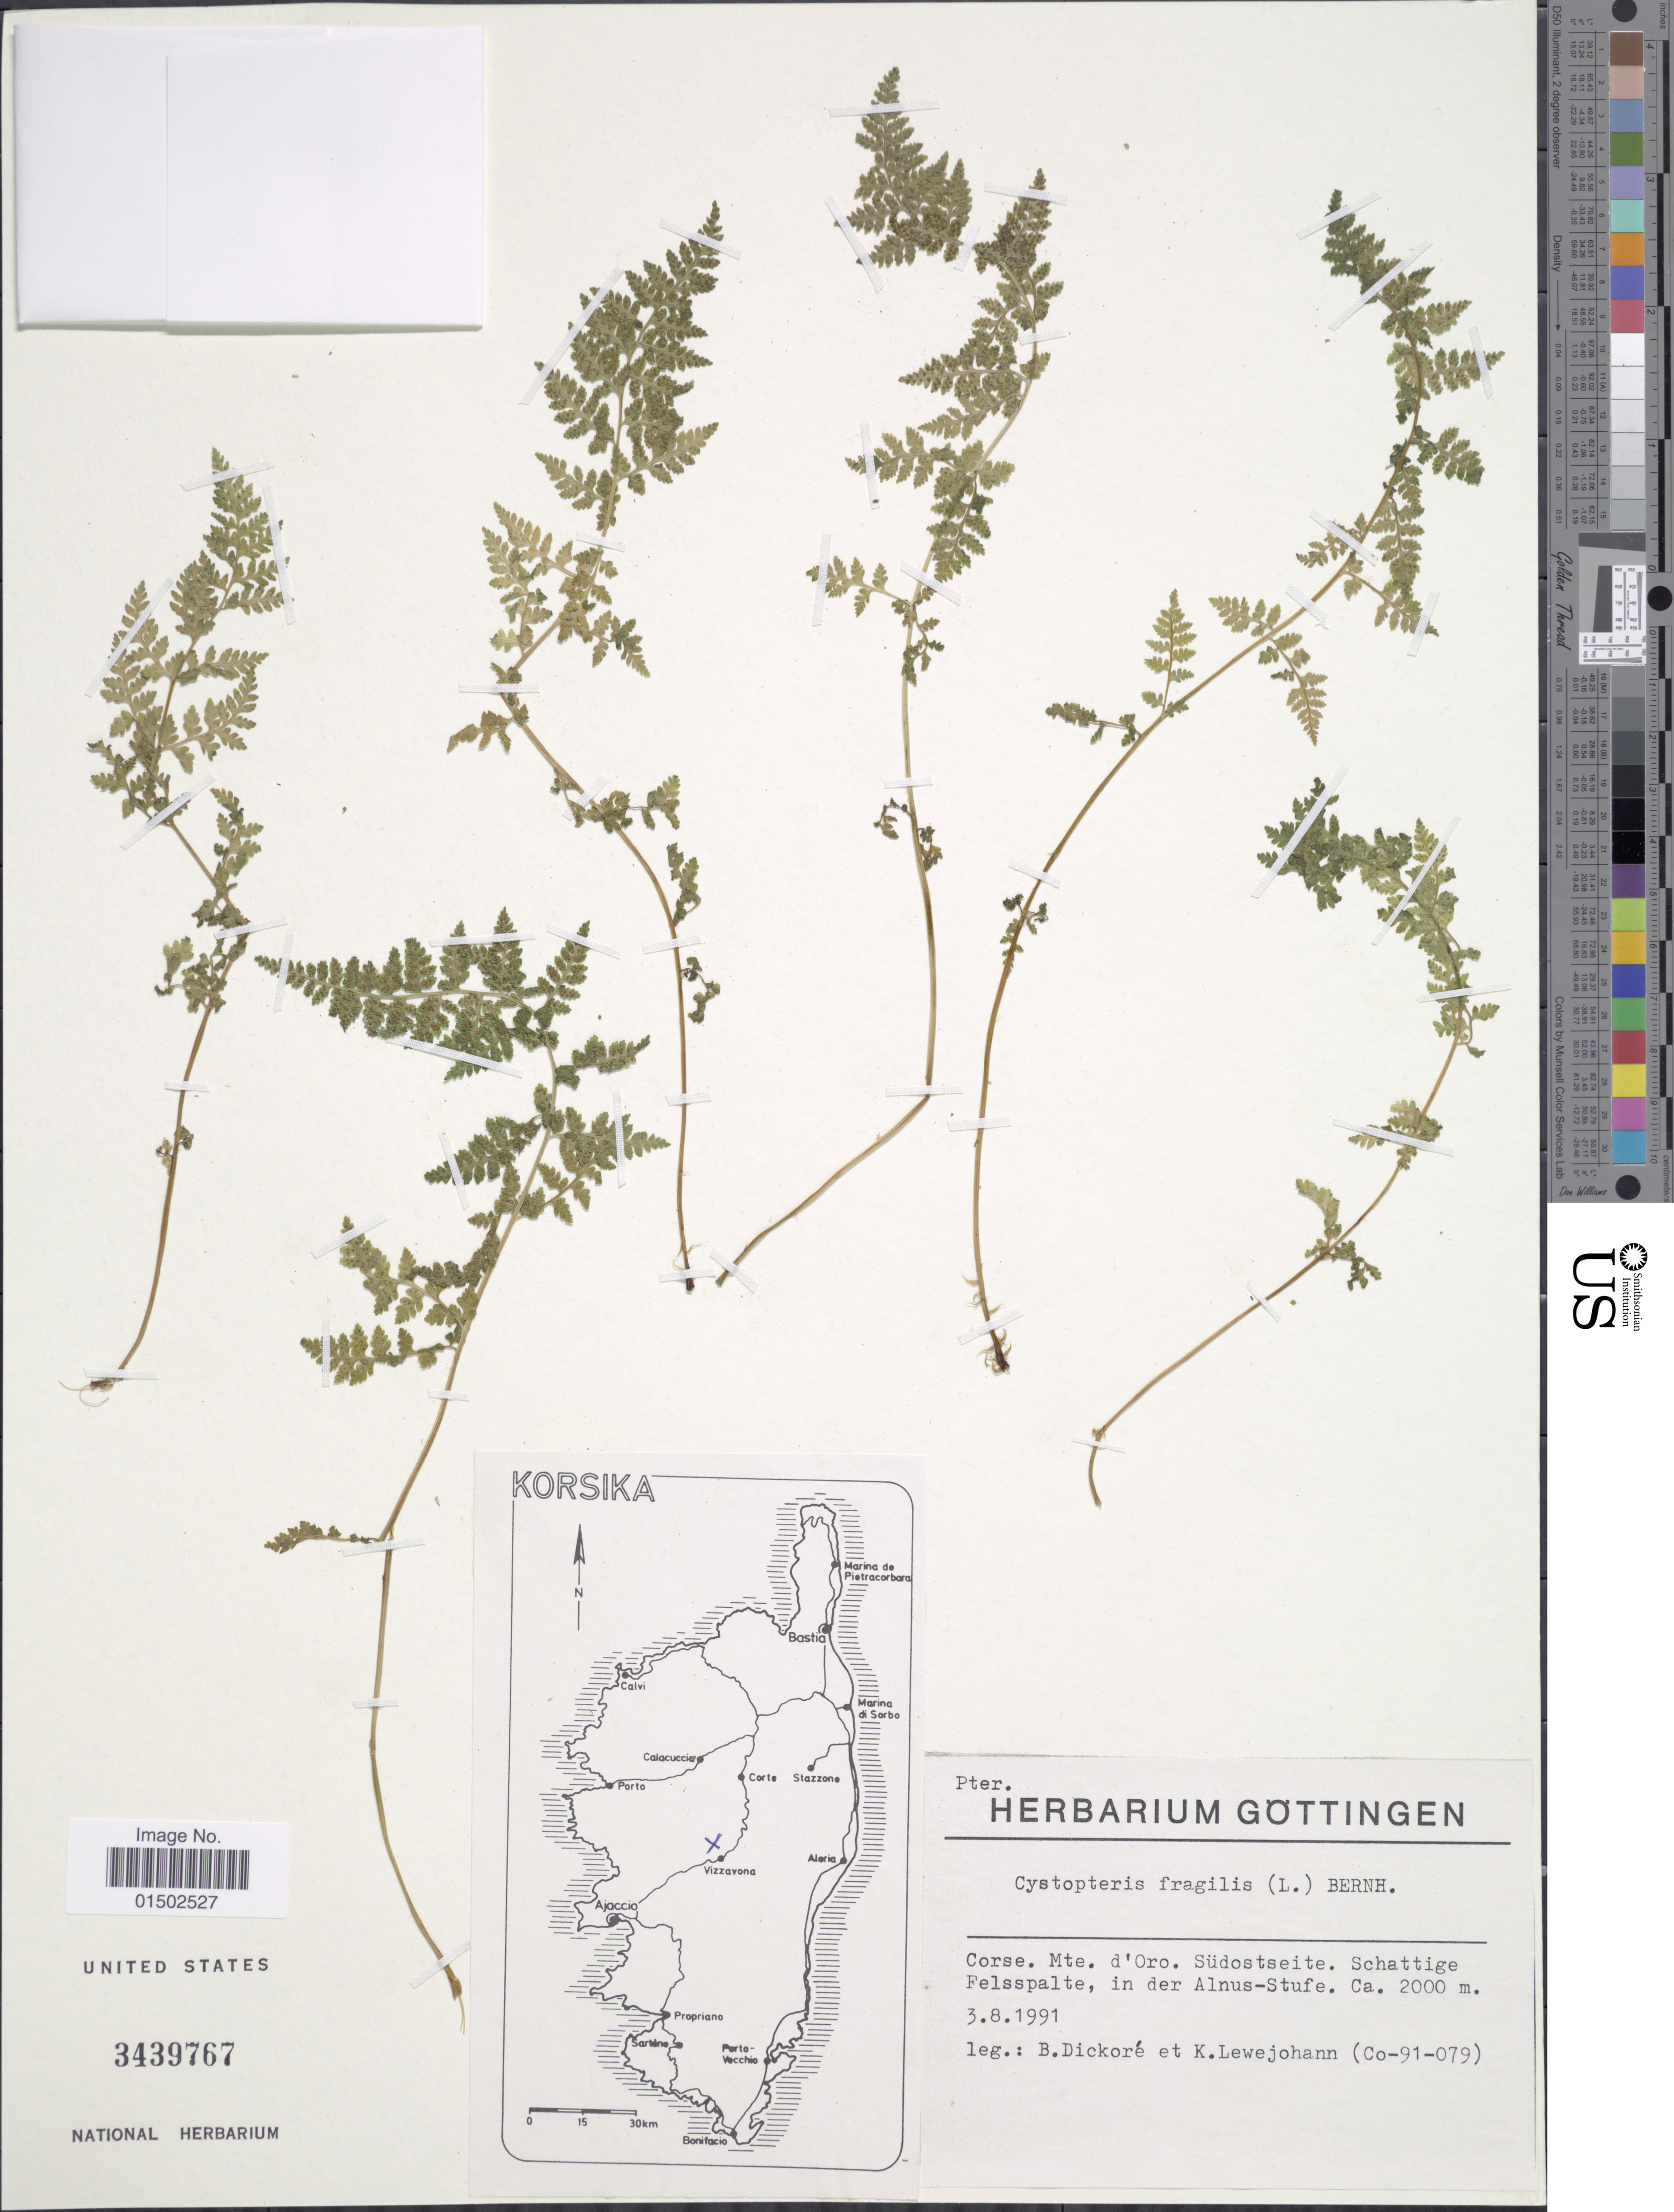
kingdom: Plantae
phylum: Tracheophyta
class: Polypodiopsida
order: Polypodiales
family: Cystopteridaceae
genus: Cystopteris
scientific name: Cystopteris fragilis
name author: (L.) Bernh.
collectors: B. Dickoré & K. Lewejohann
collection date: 1991-08-03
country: France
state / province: Corsica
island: Corse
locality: Corse. Mte. d'Oro. Sudosteite. Schattige Felsspalte, in der Alnus- Stuff.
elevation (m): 2000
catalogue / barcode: US 3439767